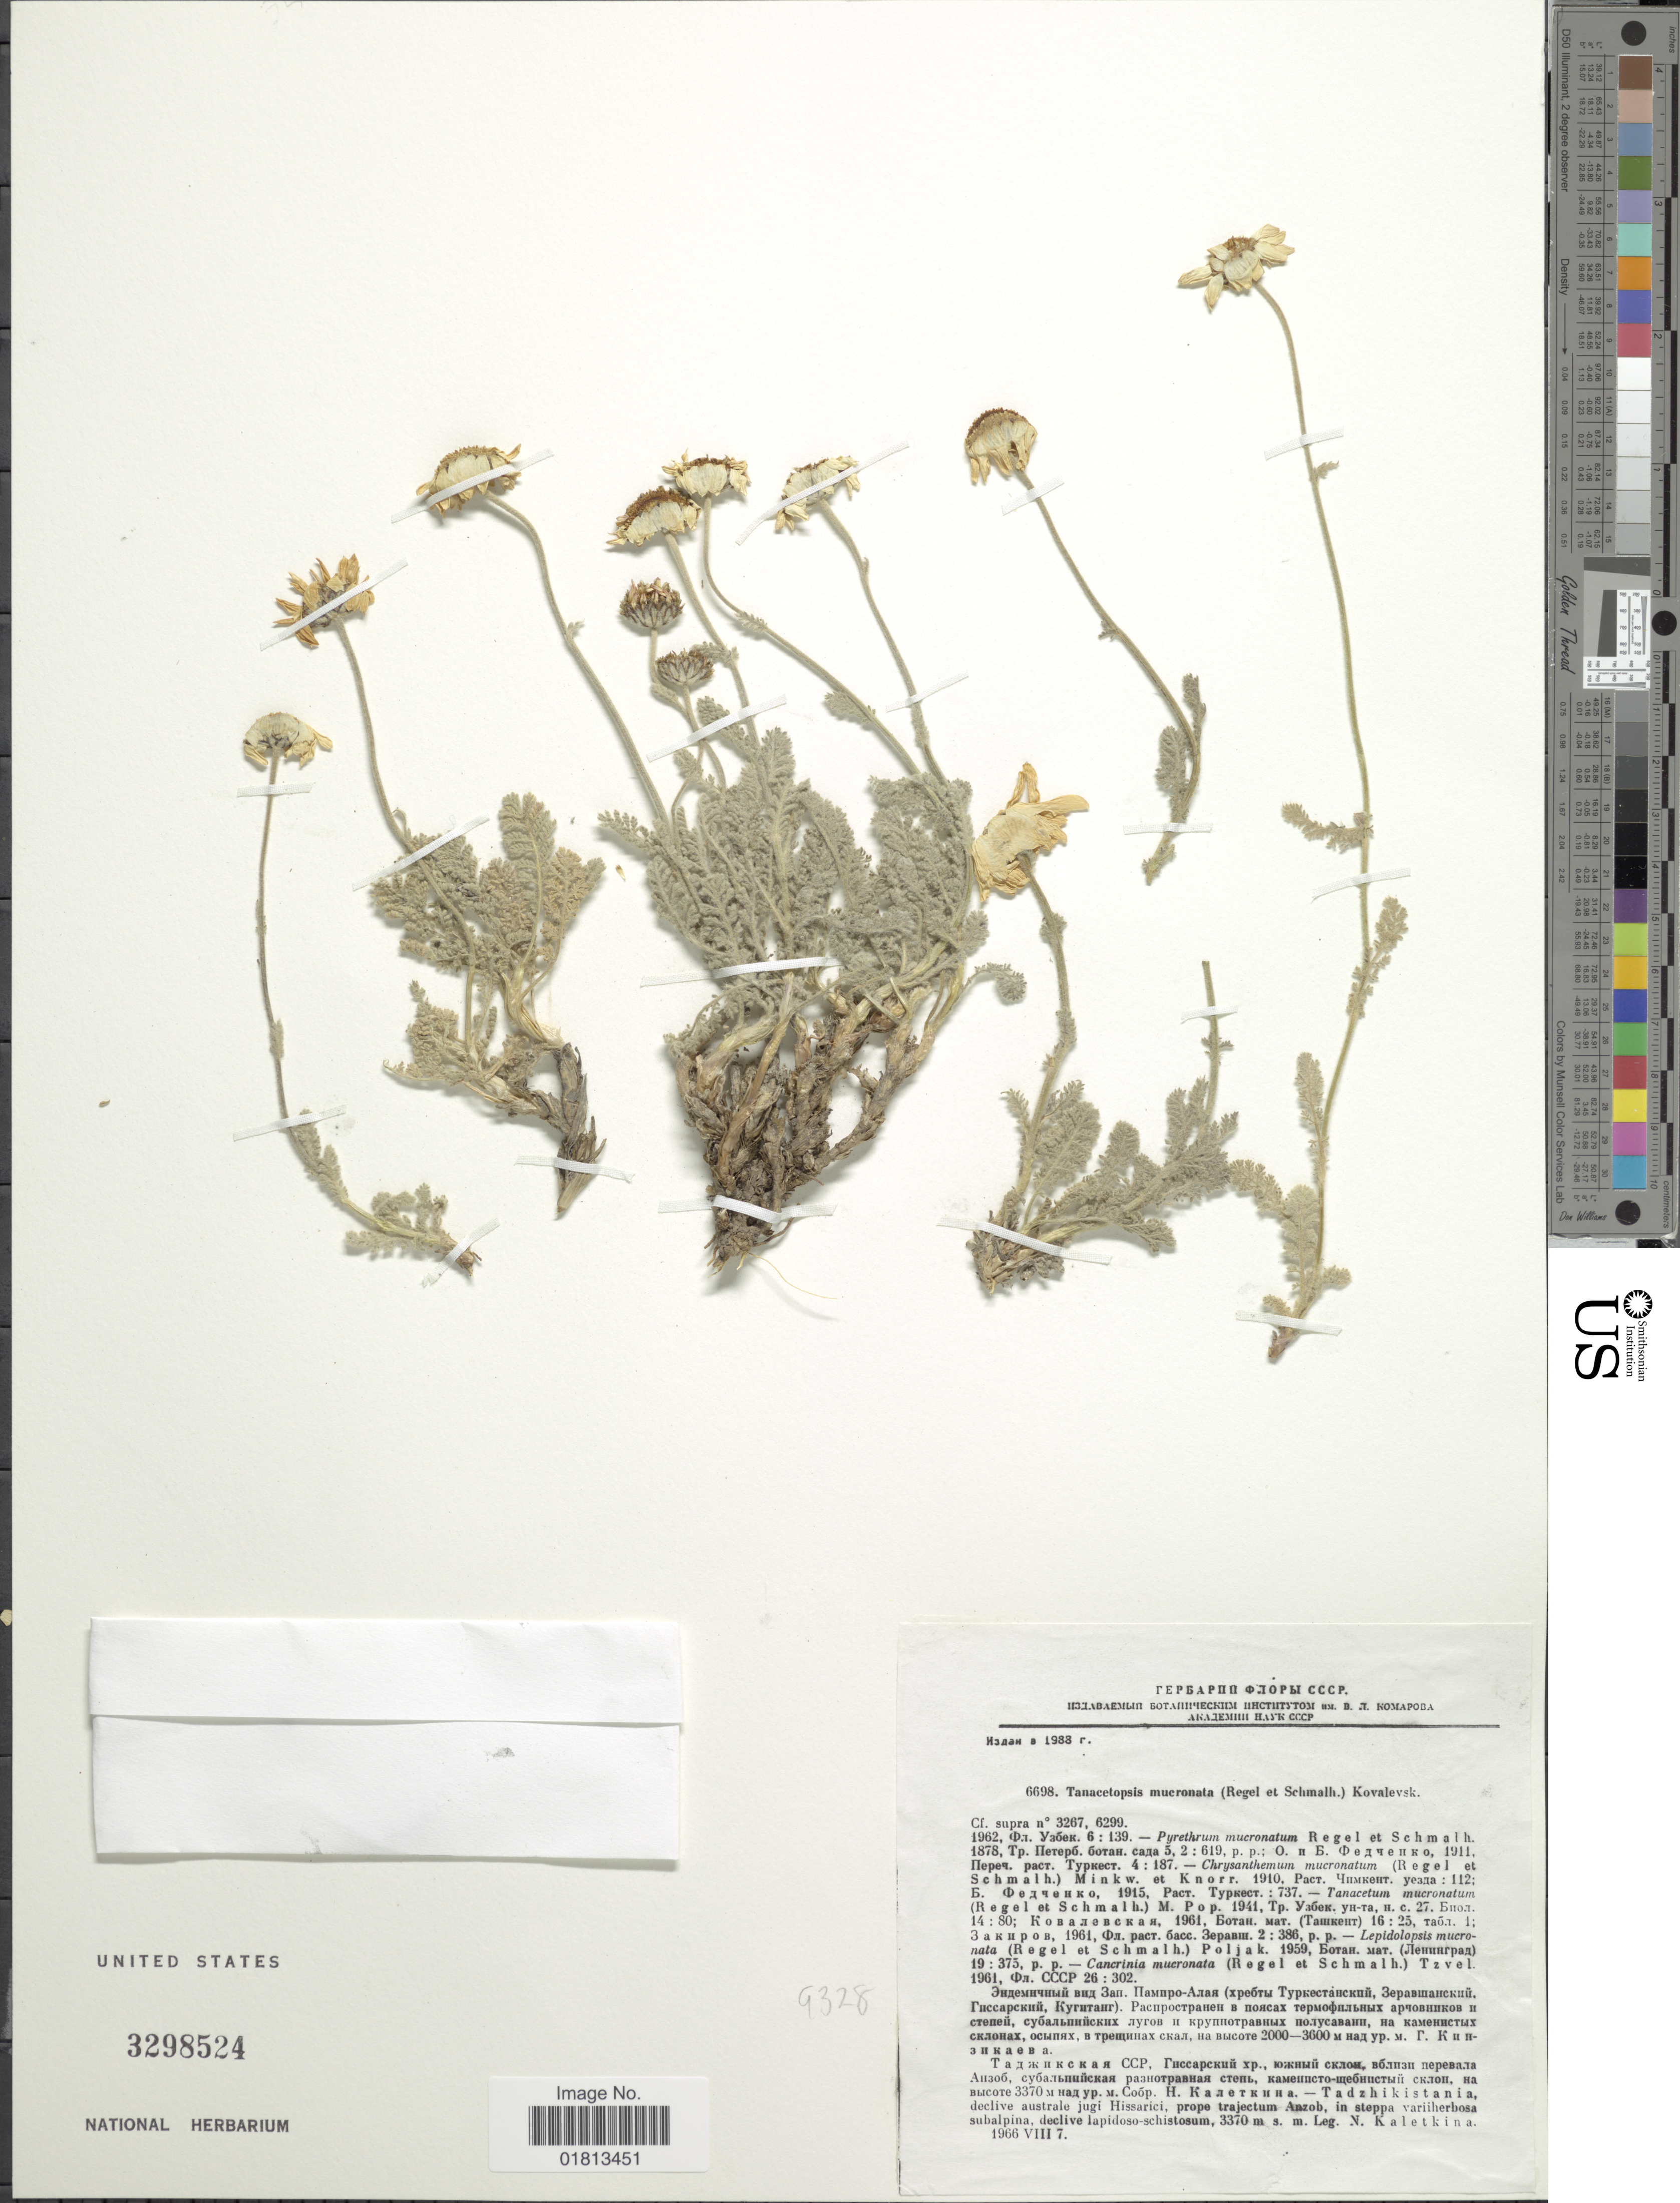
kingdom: Plantae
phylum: Tracheophyta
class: Magnoliopsida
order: Asterales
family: Asteraceae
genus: Tanacetopsis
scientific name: Tanacetopsis mucronata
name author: Regel & Schmalh.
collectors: N. Kaletkina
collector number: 6698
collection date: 1966-08-07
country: Tajikistan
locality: Tadzhikistania, declive australe jugi Hissarici, prope trajectum Anzob, in steppa varriherbosa subalpina, declive lapidoso-schistosum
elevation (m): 3370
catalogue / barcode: US 3298524